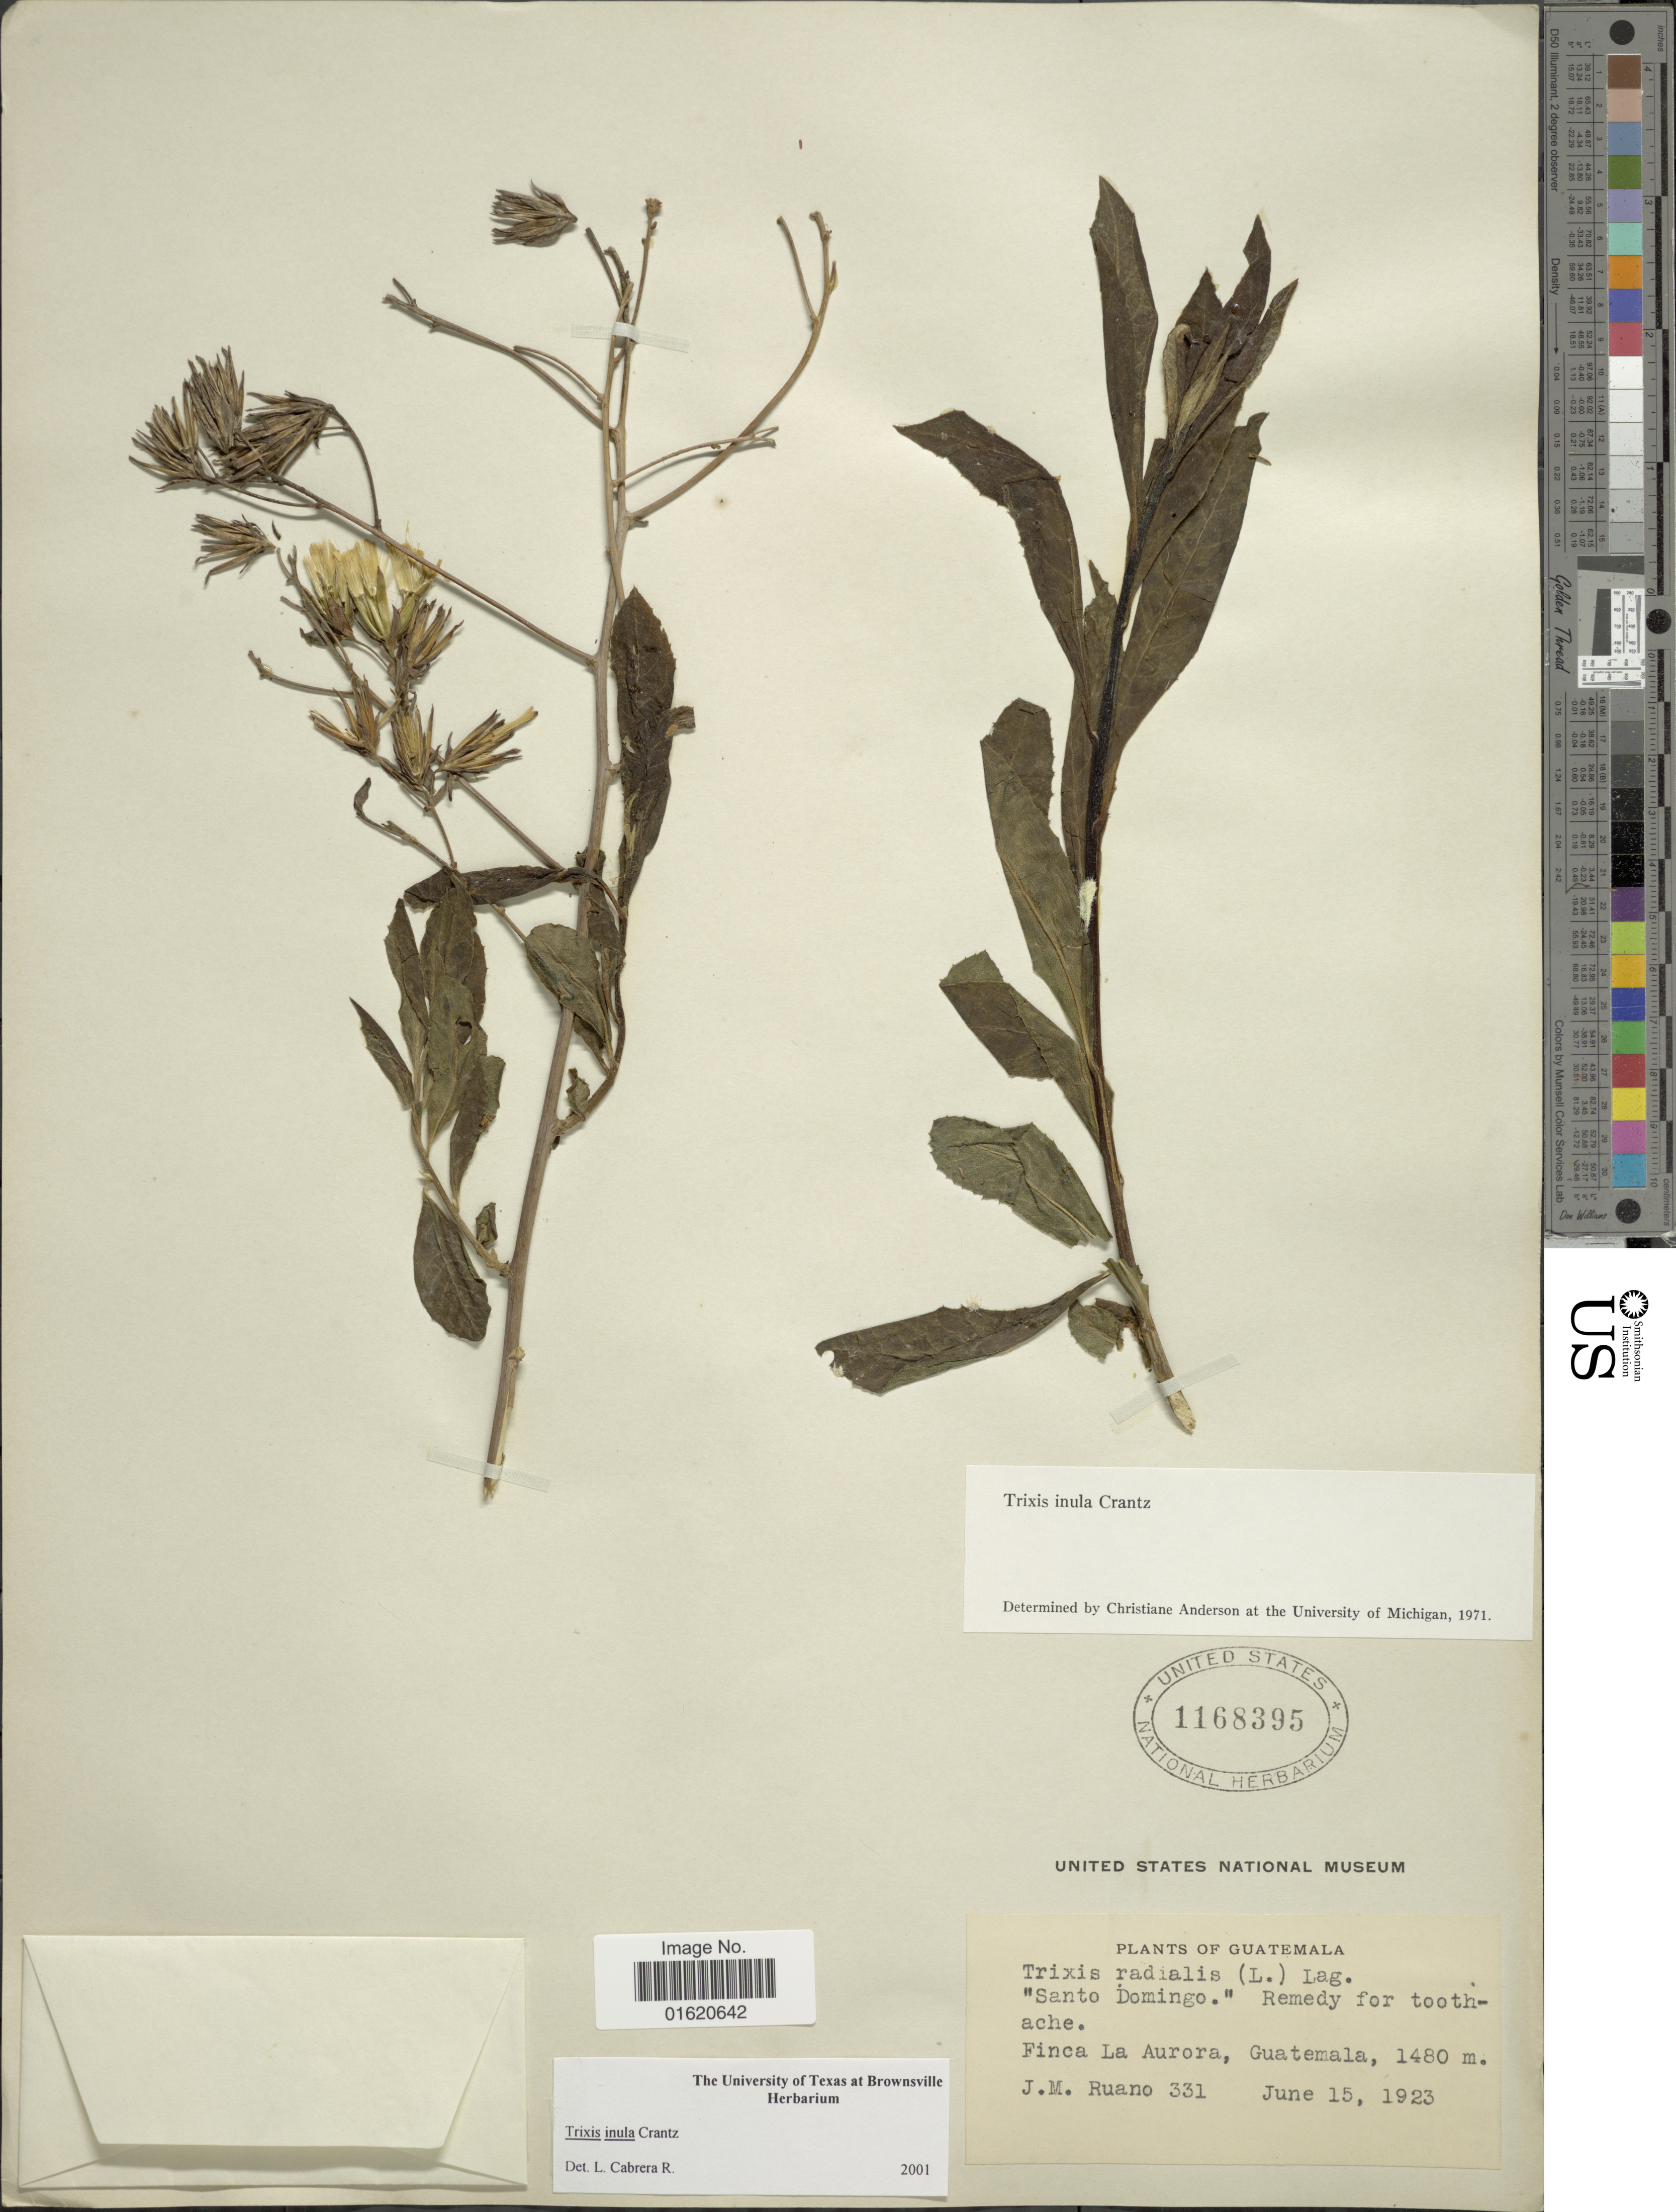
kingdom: Plantae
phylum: Tracheophyta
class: Magnoliopsida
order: Asterales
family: Asteraceae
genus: Trixis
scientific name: Trixis inula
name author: Crantz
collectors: J. Morales R.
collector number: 331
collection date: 1923-06-15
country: Guatemala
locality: Santo Domingo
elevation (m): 1480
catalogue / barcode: US 1168395